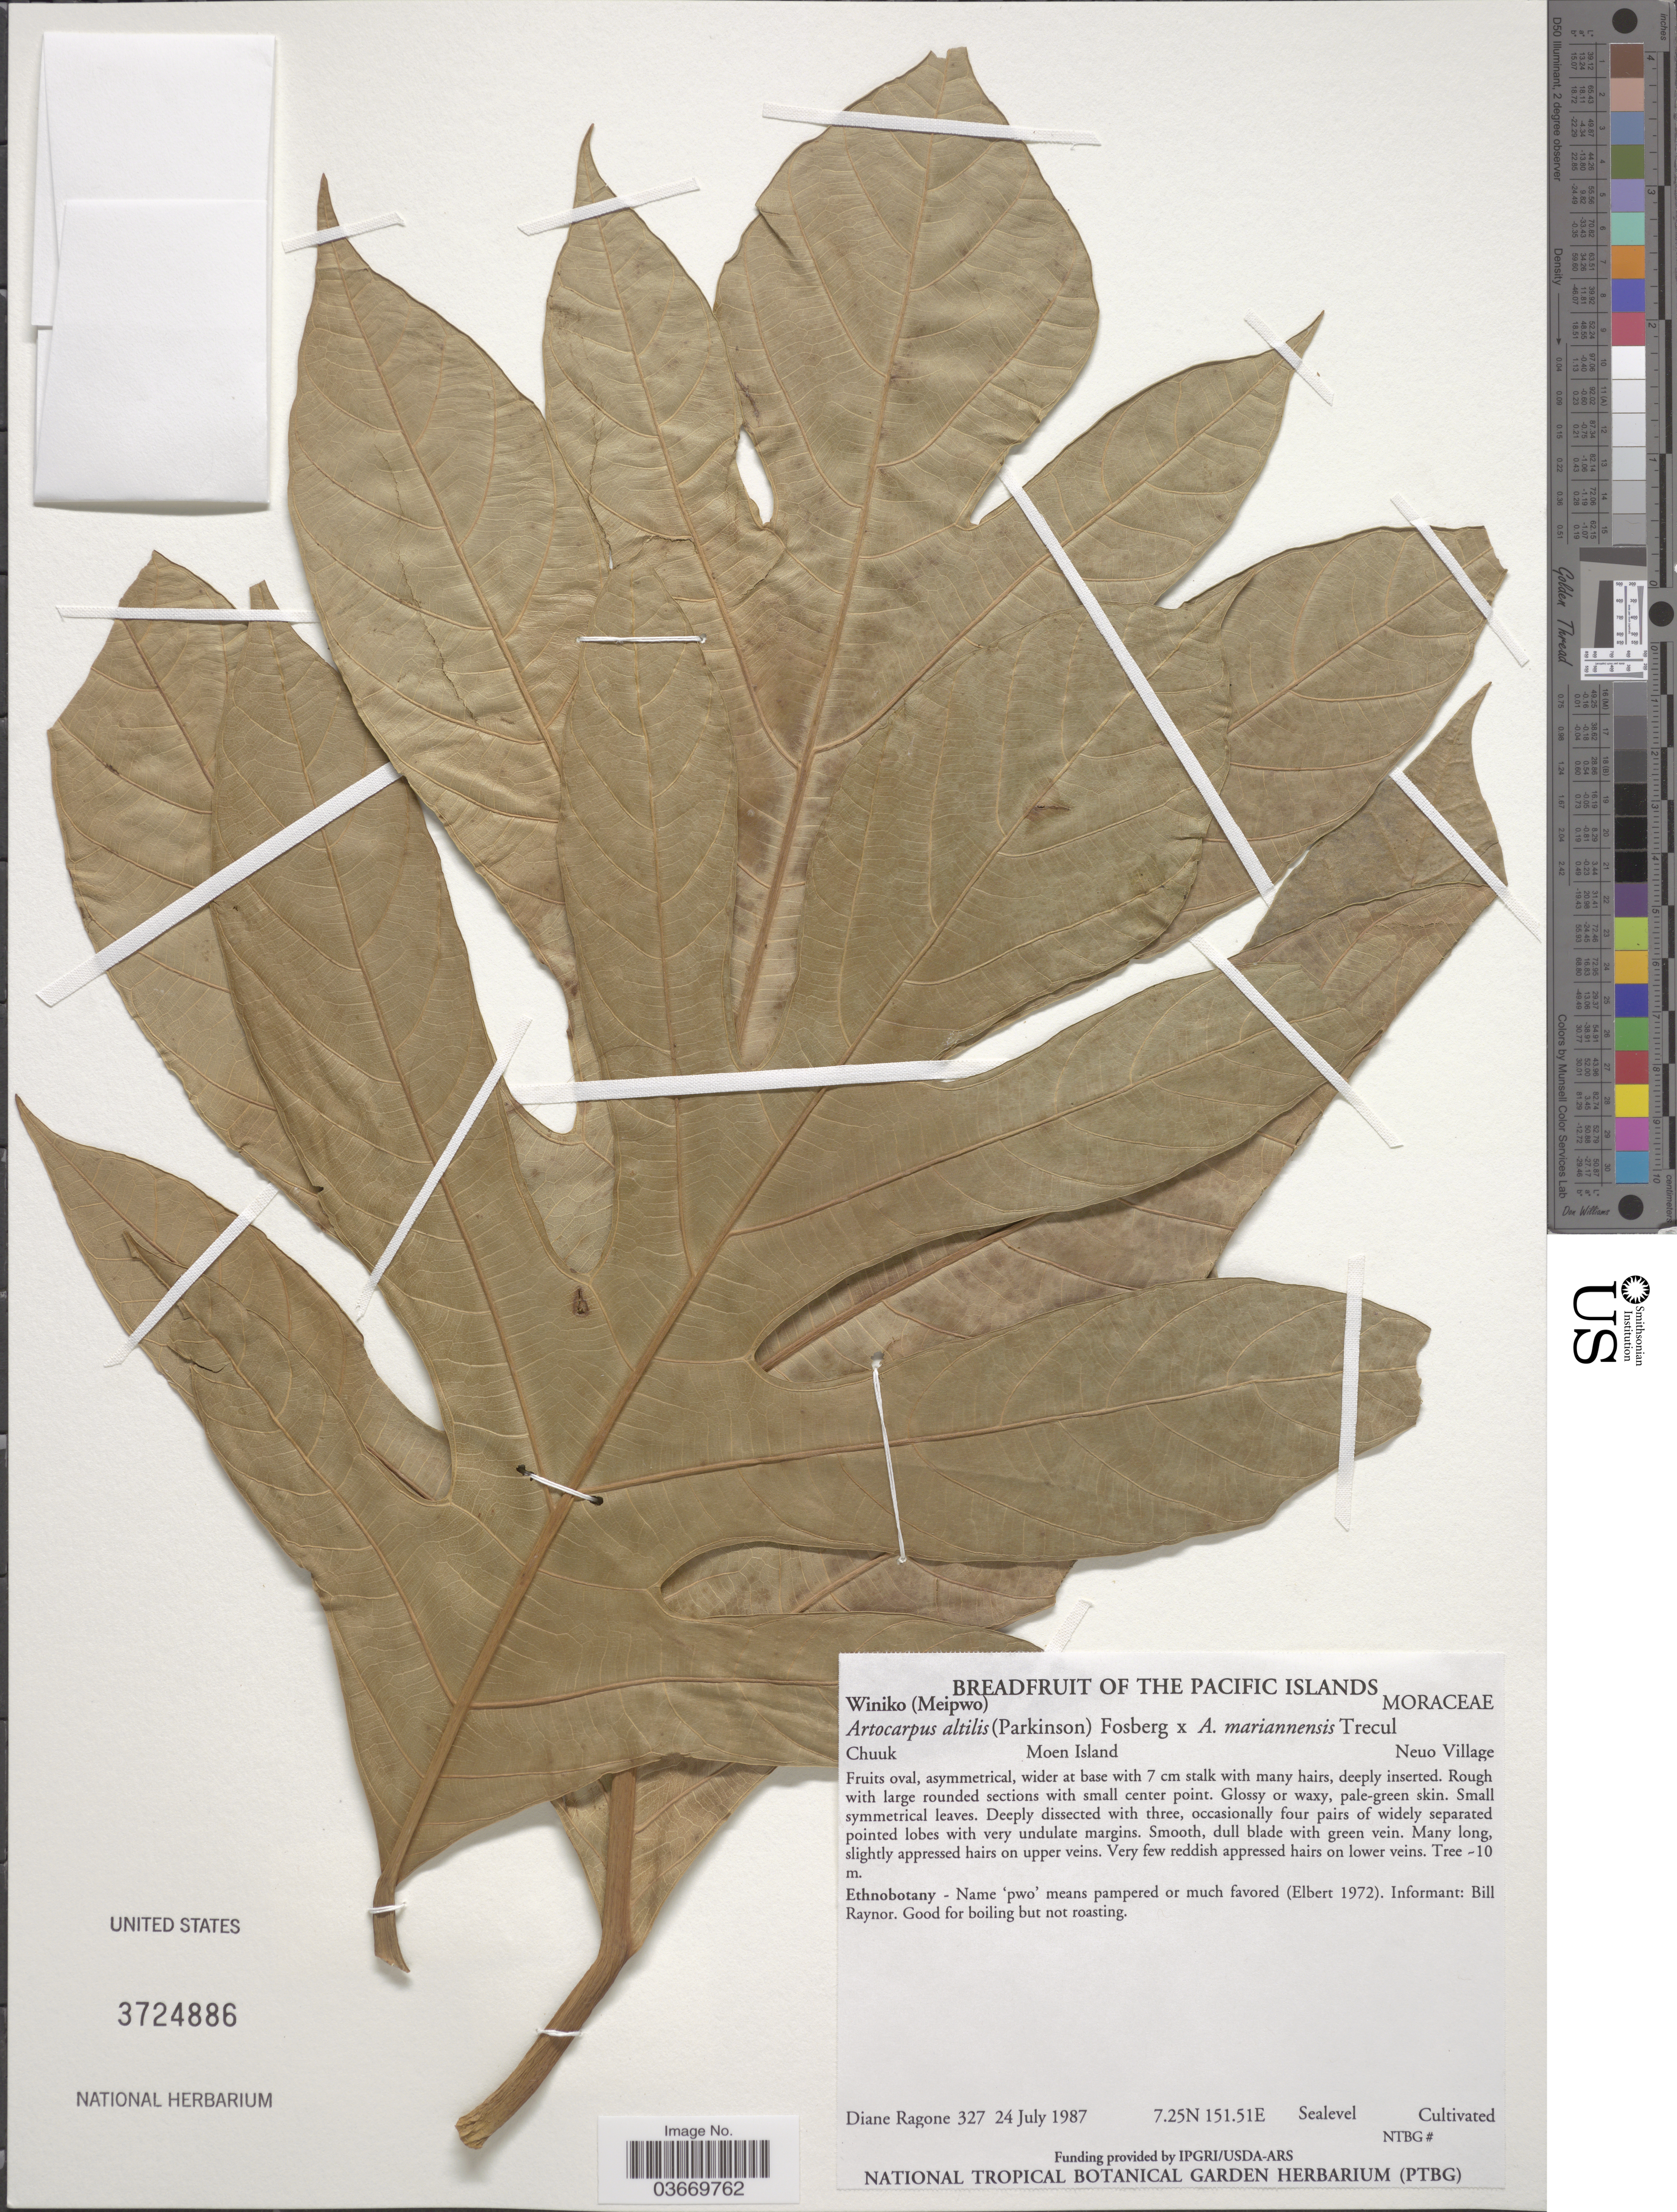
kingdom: Plantae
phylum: Tracheophyta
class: Magnoliopsida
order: Rosales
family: Moraceae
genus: Artocarpus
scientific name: Artocarpus altilis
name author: (Parkinson) Fosberg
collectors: D. Ragone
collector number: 327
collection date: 1987-07-24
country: Micronesia, Federated States of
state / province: Truk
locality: Chuuk, Moen Island, Neuo Village.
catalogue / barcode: US 3724886